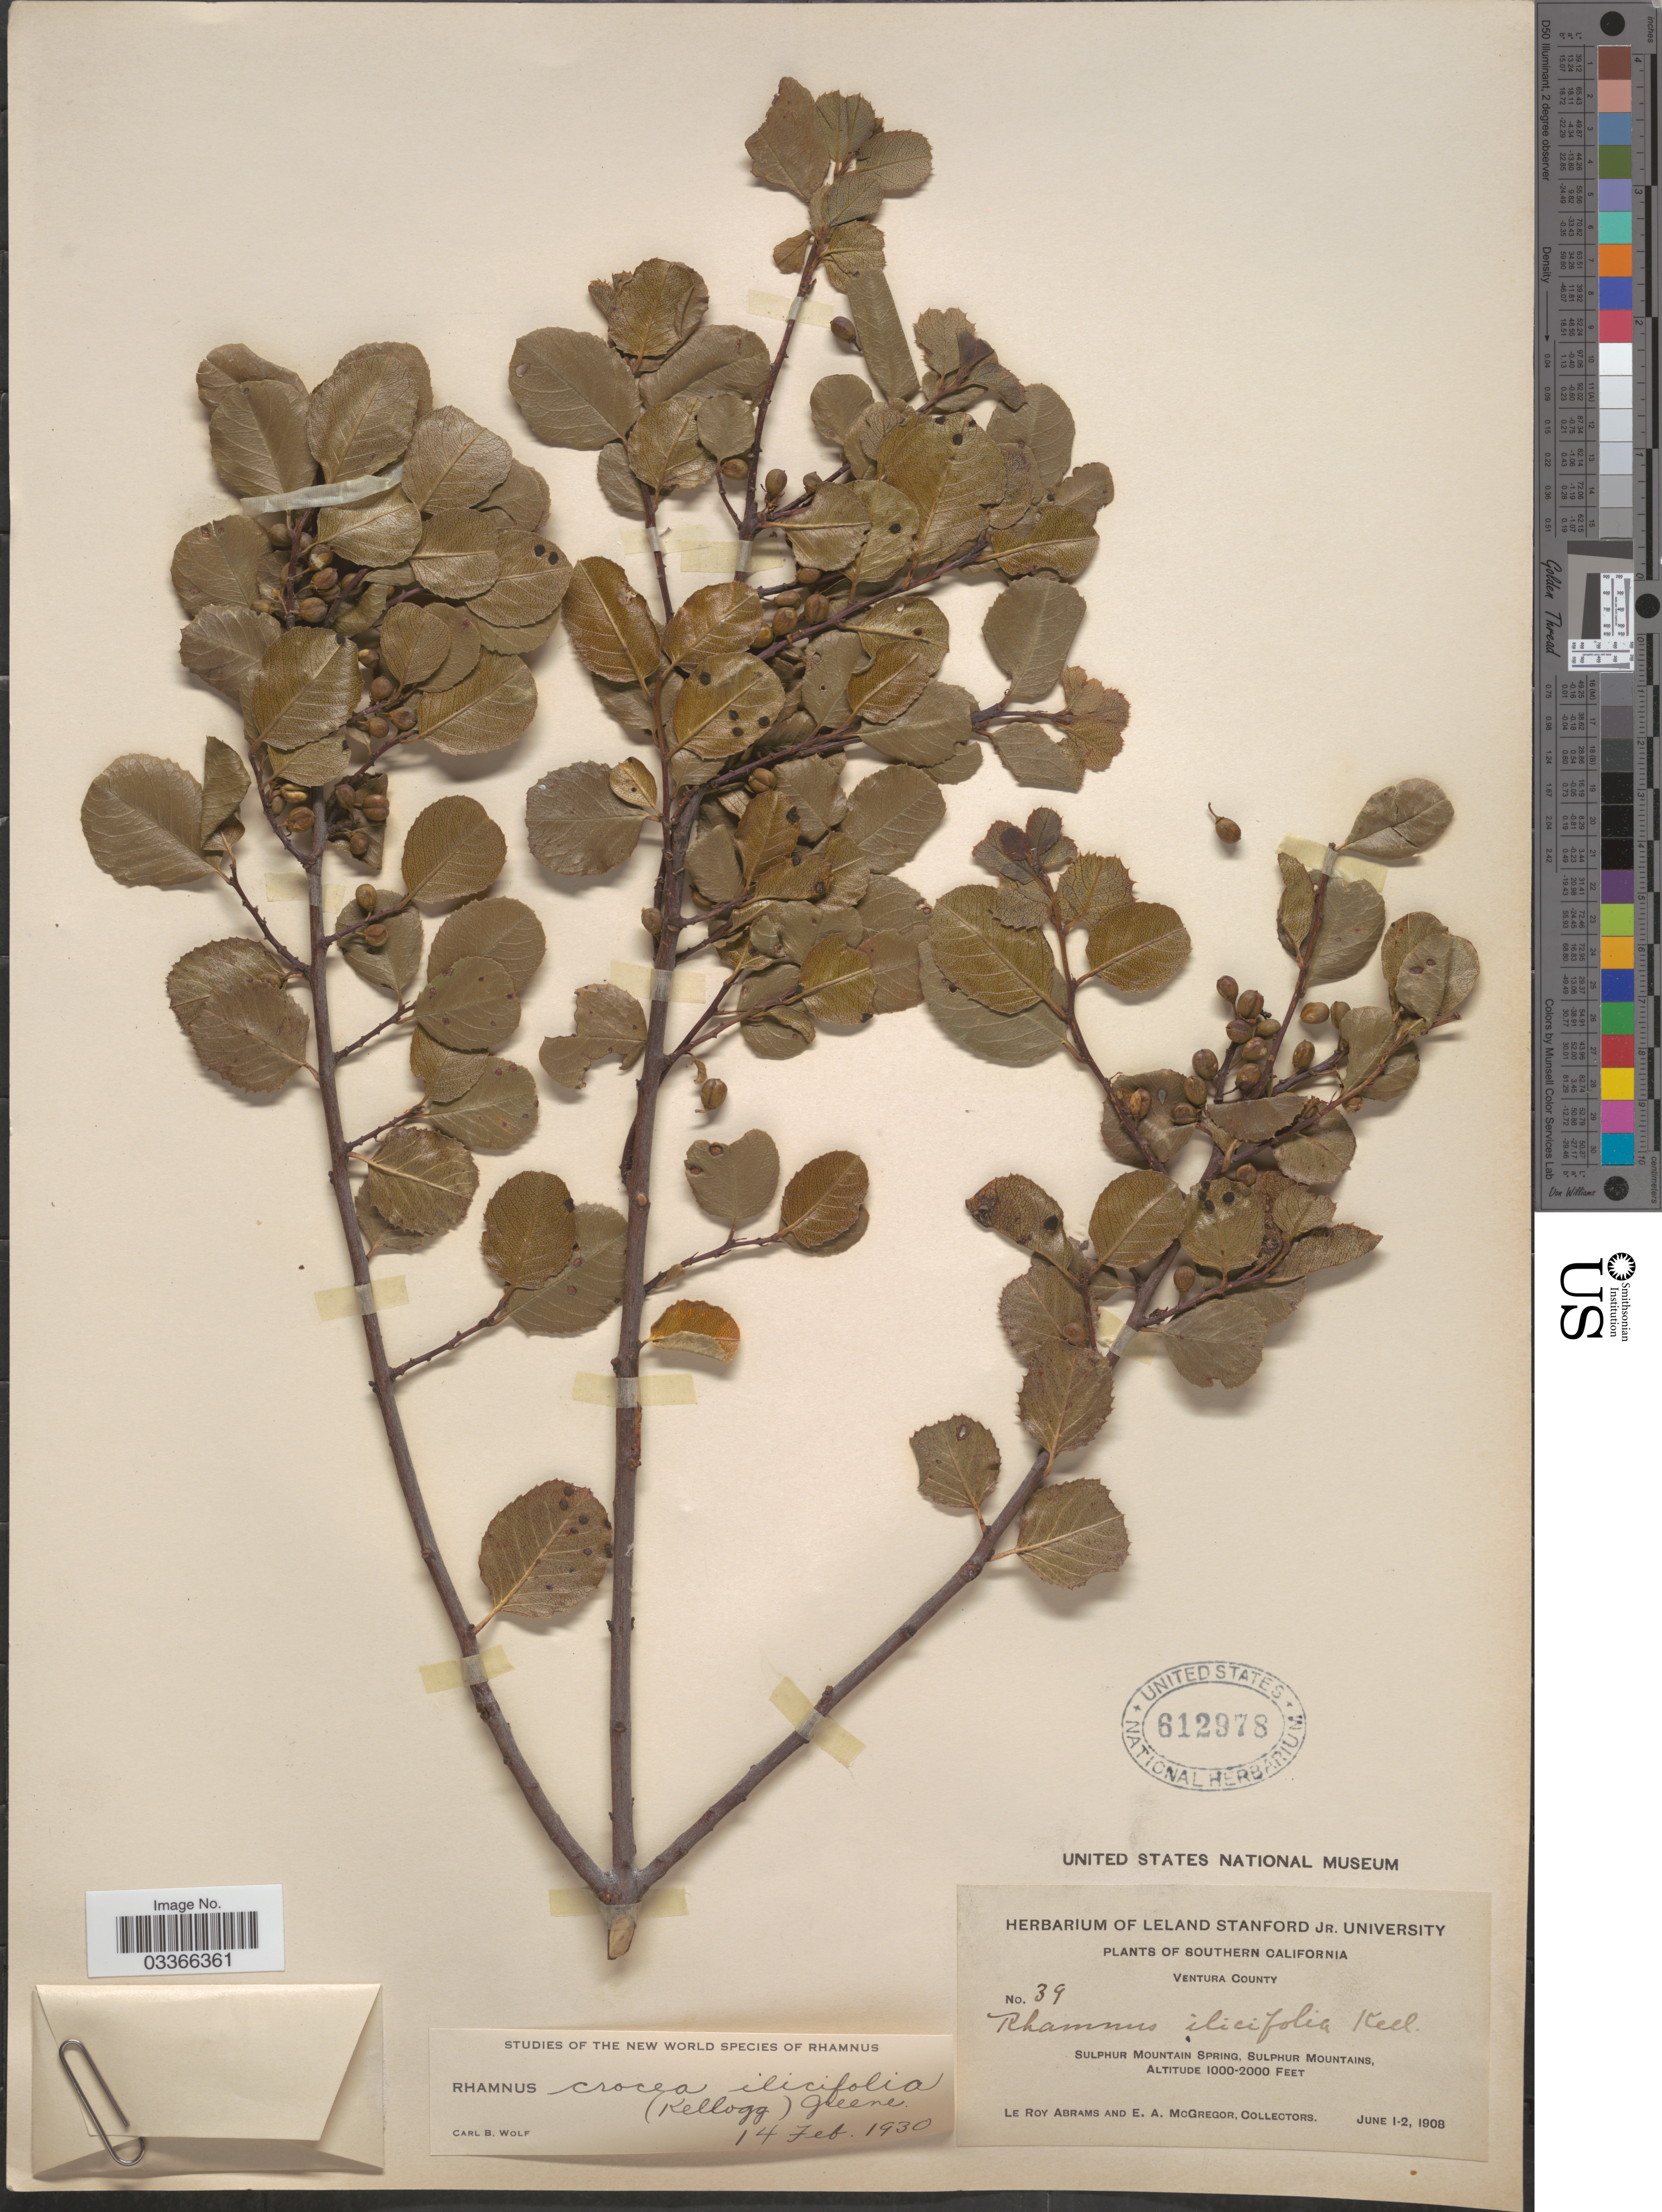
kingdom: Plantae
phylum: Tracheophyta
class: Magnoliopsida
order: Rosales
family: Rhamnaceae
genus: Rhamnus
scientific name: Rhamnus crocea var. ilicifolia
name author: (Kellogg) Greene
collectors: L. Abrams & E. A. McGregor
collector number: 39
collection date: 1908-06-01/1908-06-02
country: United States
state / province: California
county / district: Ventura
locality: Southern California. Ventura County. Sulphur Mountain Spring, Sulphur Mountains.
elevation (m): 305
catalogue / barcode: US 612978